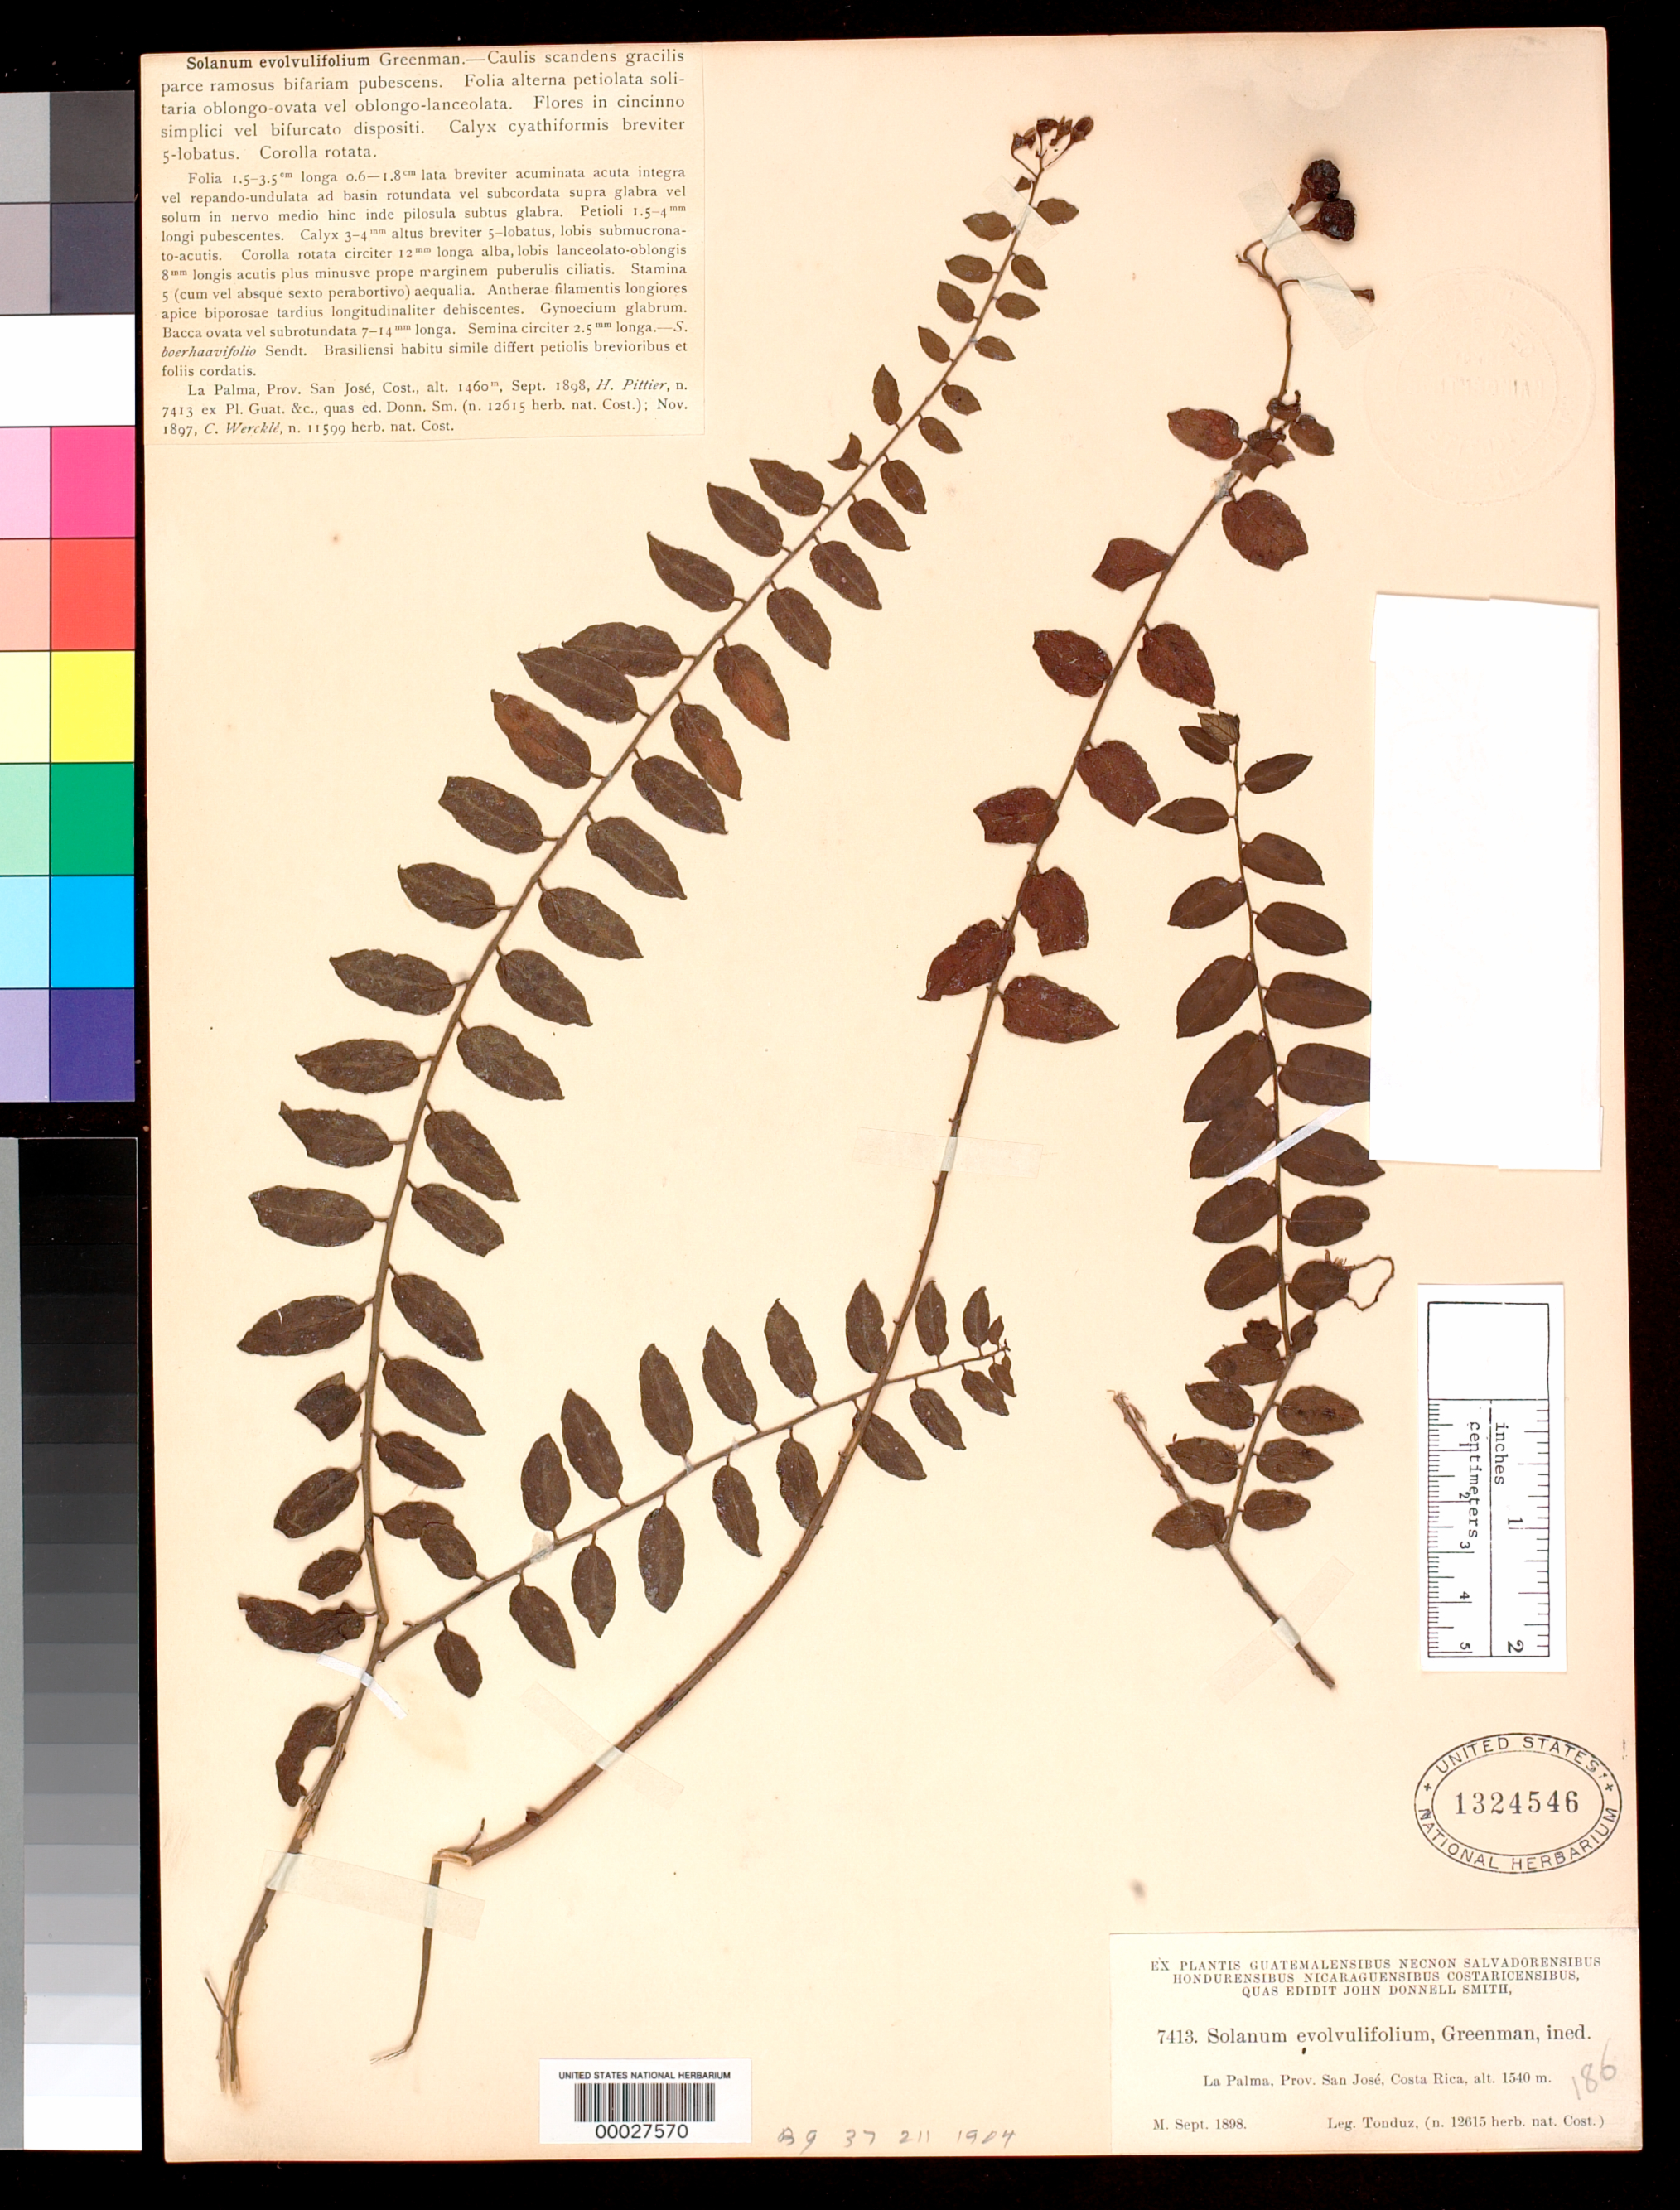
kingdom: Plantae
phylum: Tracheophyta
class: Magnoliopsida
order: Solanales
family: Solanaceae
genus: Solanum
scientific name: Solanum evolvulifolium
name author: Greenm. ex Donn. Sm.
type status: Syntype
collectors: A. Tonduz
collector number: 7413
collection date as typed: Sep 1898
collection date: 1898-09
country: Costa Rica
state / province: San José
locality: La Palma.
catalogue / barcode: US 1324546